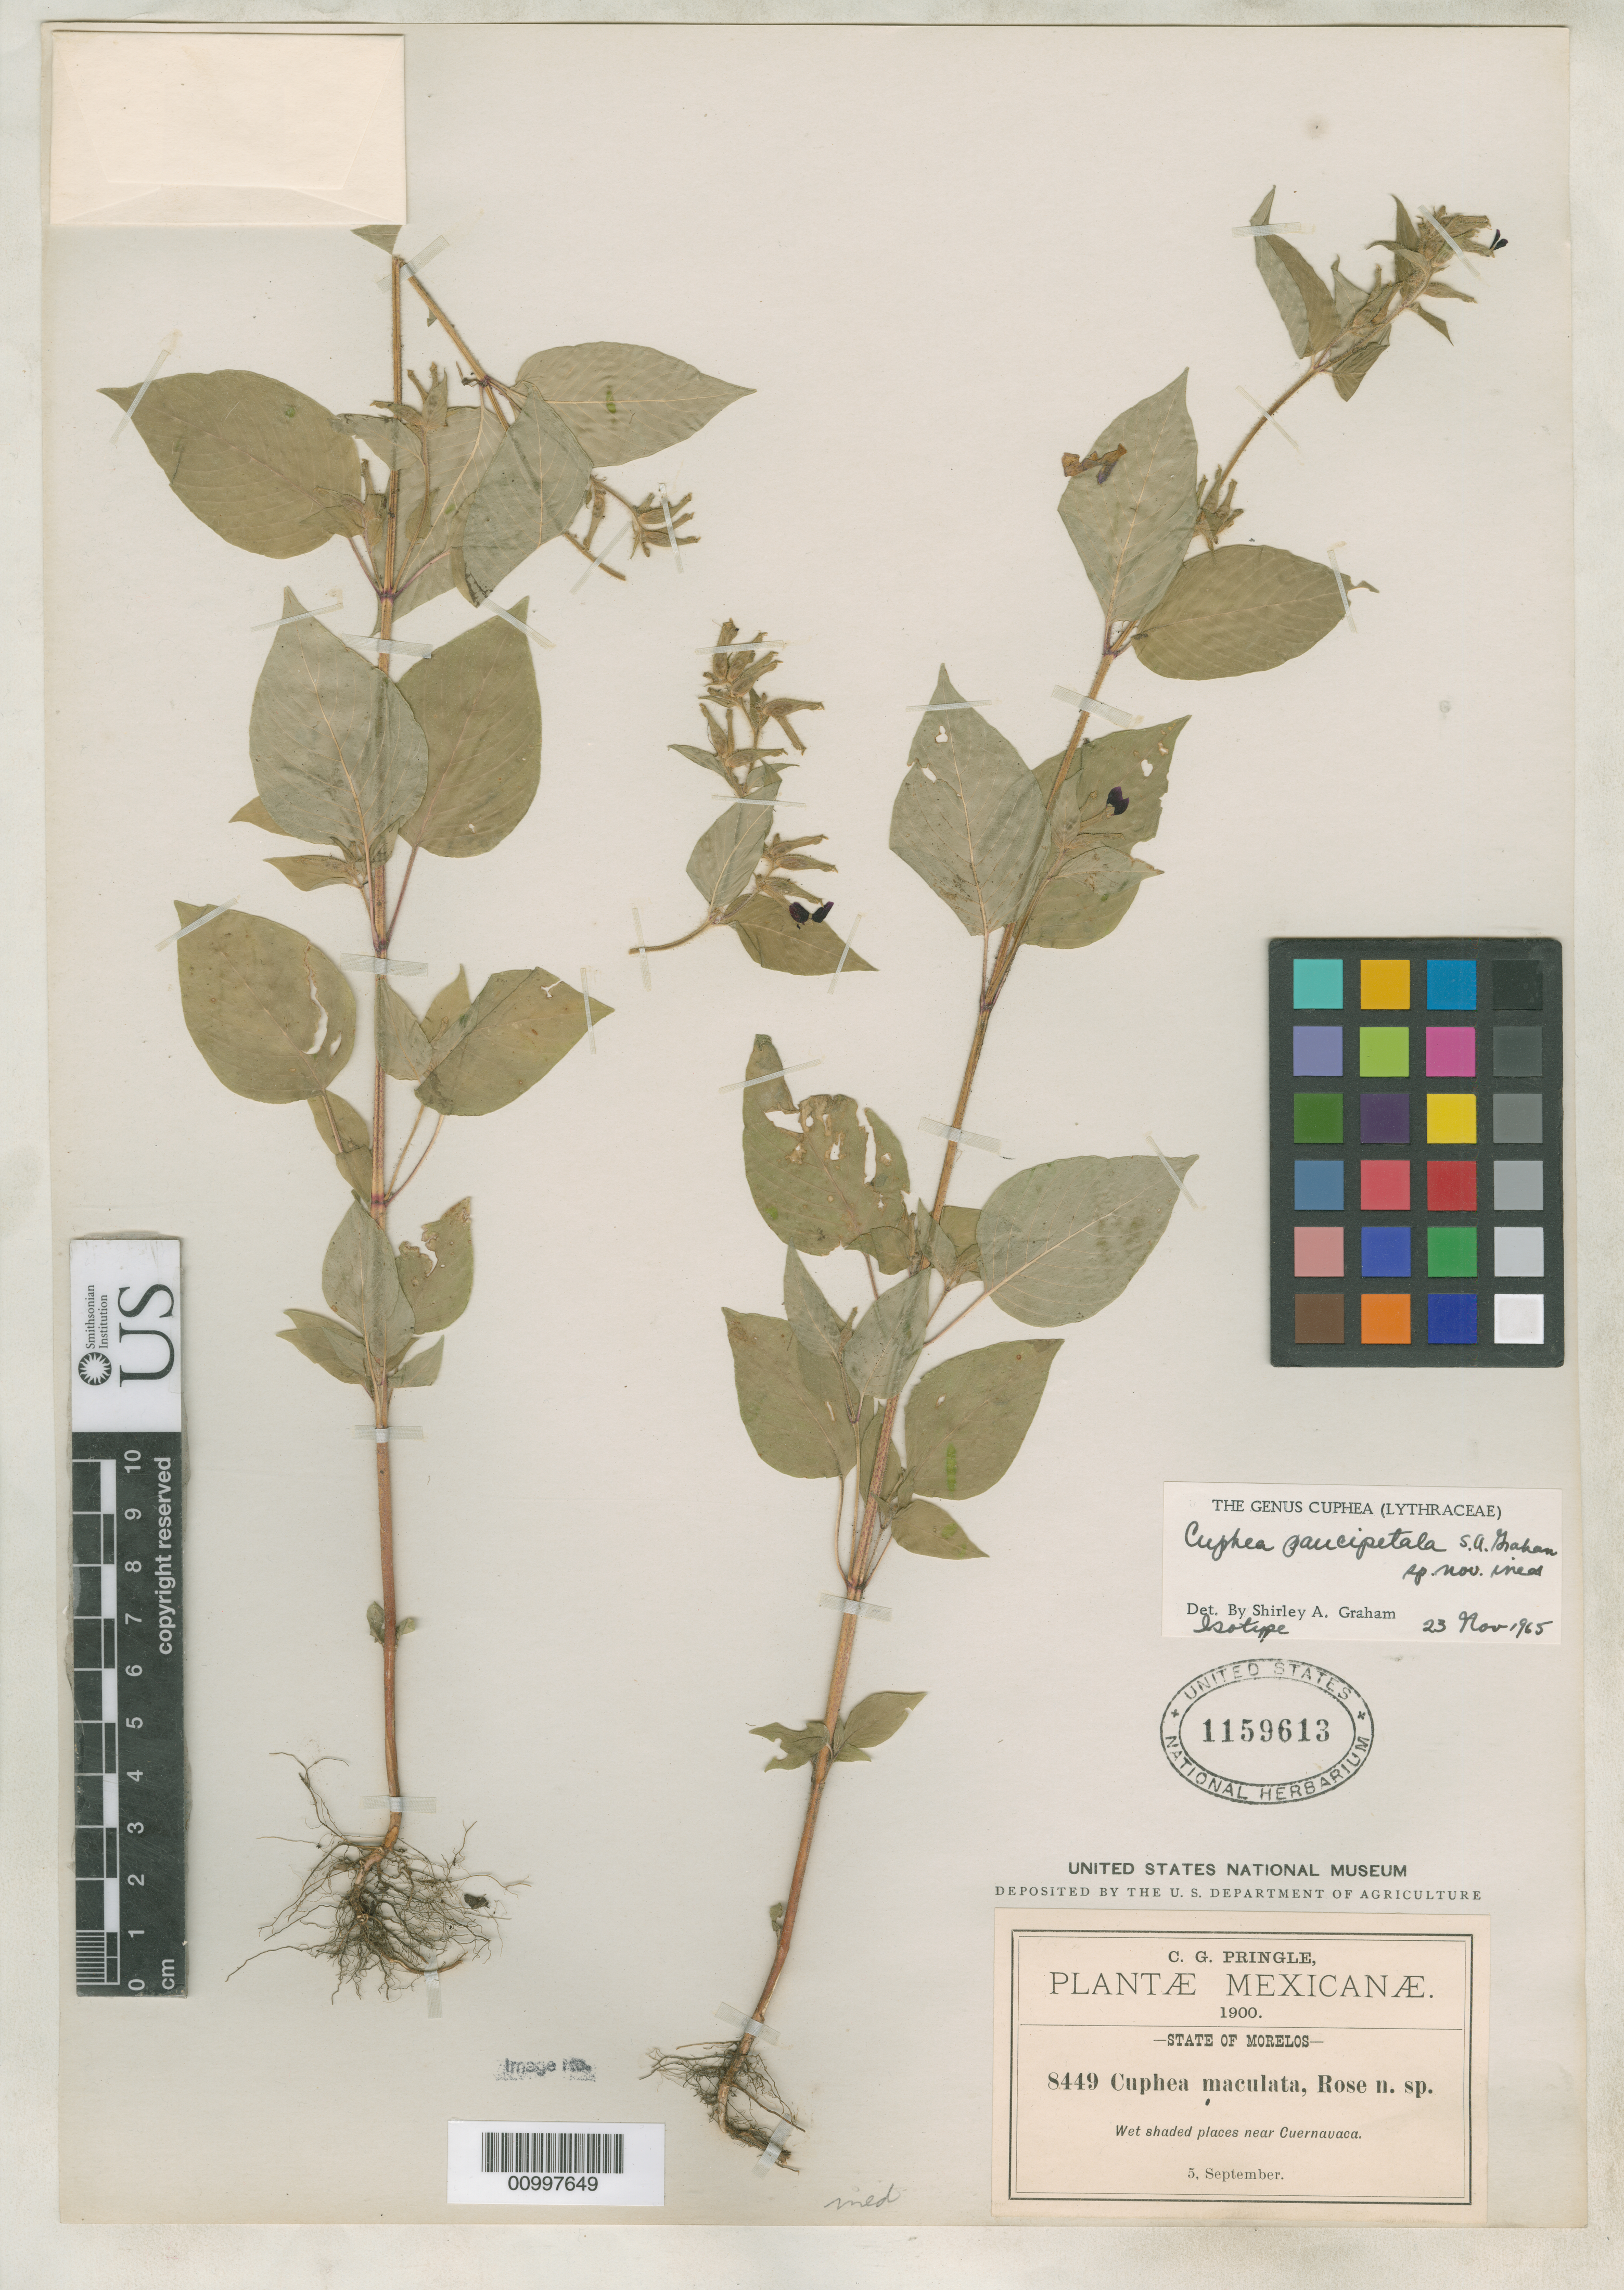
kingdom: Plantae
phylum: Tracheophyta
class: Magnoliopsida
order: Myrtales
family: Lythraceae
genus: Cuphea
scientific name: Cuphea paucipetala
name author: S.A. Graham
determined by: Graham, Shirley Ann Tousch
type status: Isotype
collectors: C. G. Pringle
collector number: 8449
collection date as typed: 05 Sep 1900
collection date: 1900-09-05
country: Mexico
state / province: Morelos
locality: Wet shaded places near Cuernavaca.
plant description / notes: Originally labeled as "Cuphea maculata Rose, n. sp." [ined. Name, apparently never published]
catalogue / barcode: US 1159613